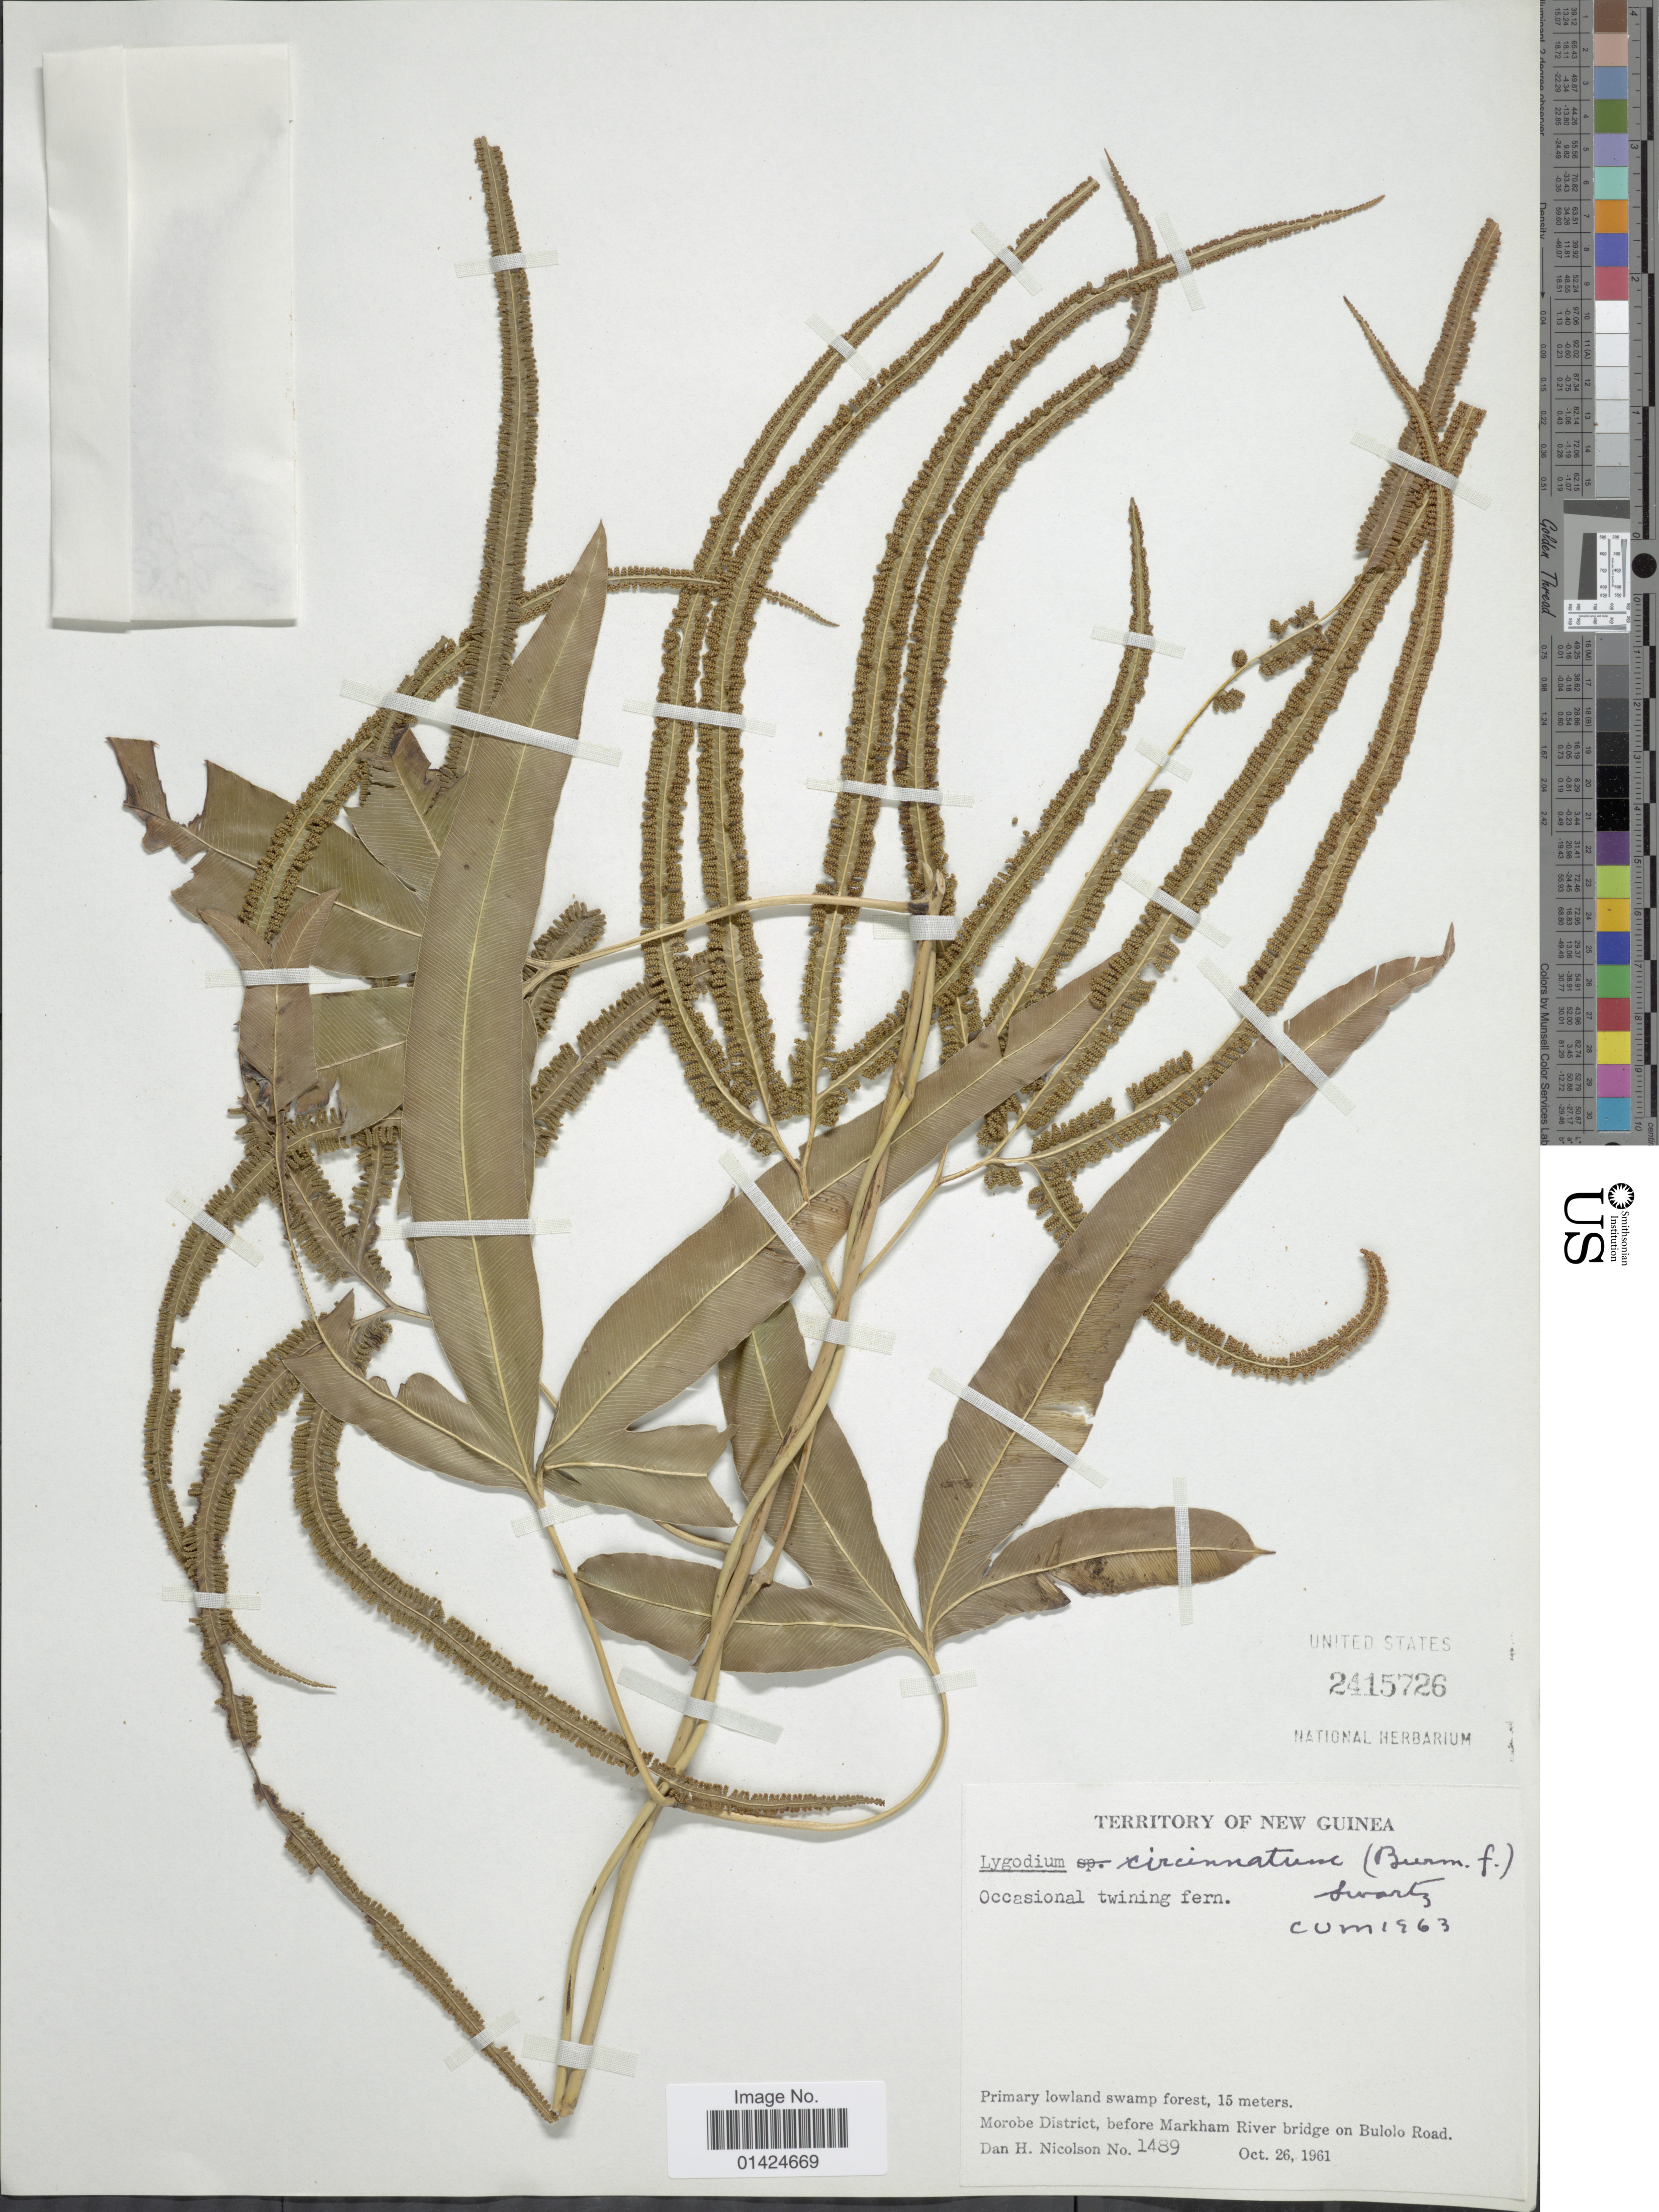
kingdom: Plantae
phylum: Tracheophyta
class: Polypodiopsida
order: Schizaeales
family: Lygodiaceae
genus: Lygodium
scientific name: Lygodium circinnatum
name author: (Burm. f.) Sw.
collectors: D. H. Nicolson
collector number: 1489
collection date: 1961-10-26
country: Papua New Guinea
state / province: Morobe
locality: Territory of New Guinea. Before Markham River bridge on Bulolo Road.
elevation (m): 15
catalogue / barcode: US 2415726